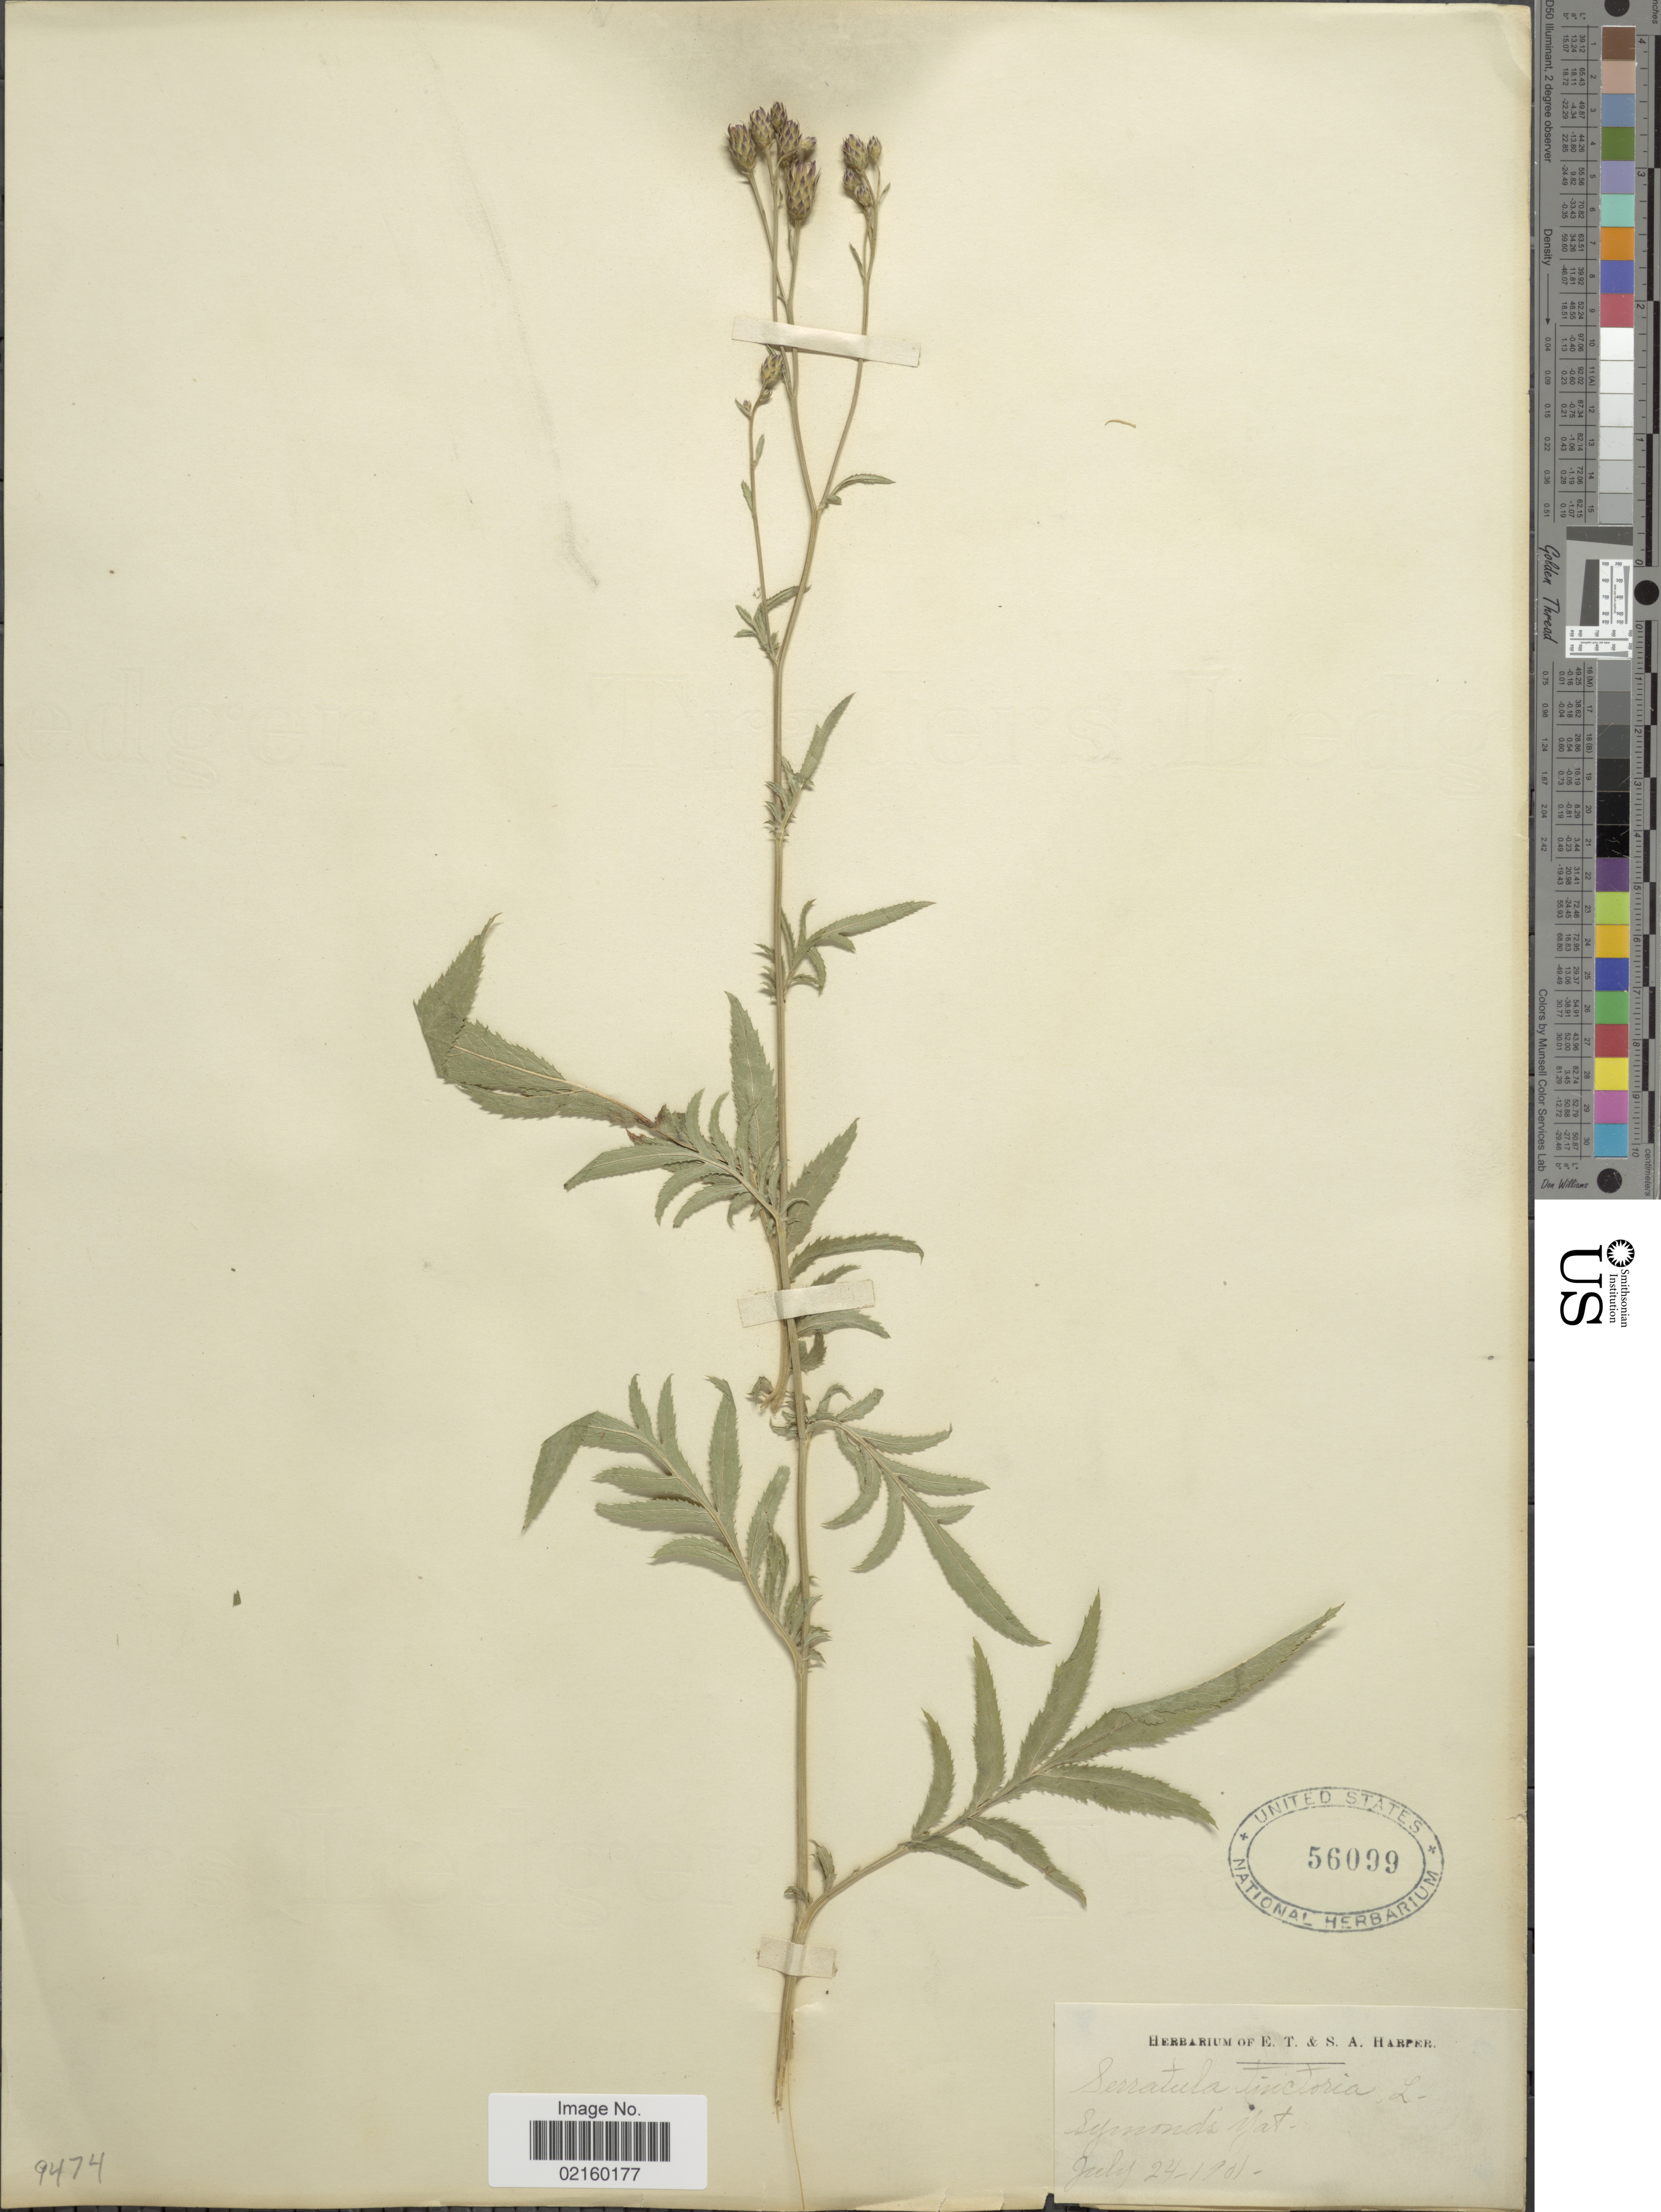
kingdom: Plantae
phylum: Tracheophyta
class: Magnoliopsida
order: Asterales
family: Asteraceae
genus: Serratula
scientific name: Serratula tinctoria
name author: L.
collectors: ex herb. E. T. & S. A. Harper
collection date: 1901-07-24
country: United Kingdom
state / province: England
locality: Symonds Yat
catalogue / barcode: US 56099